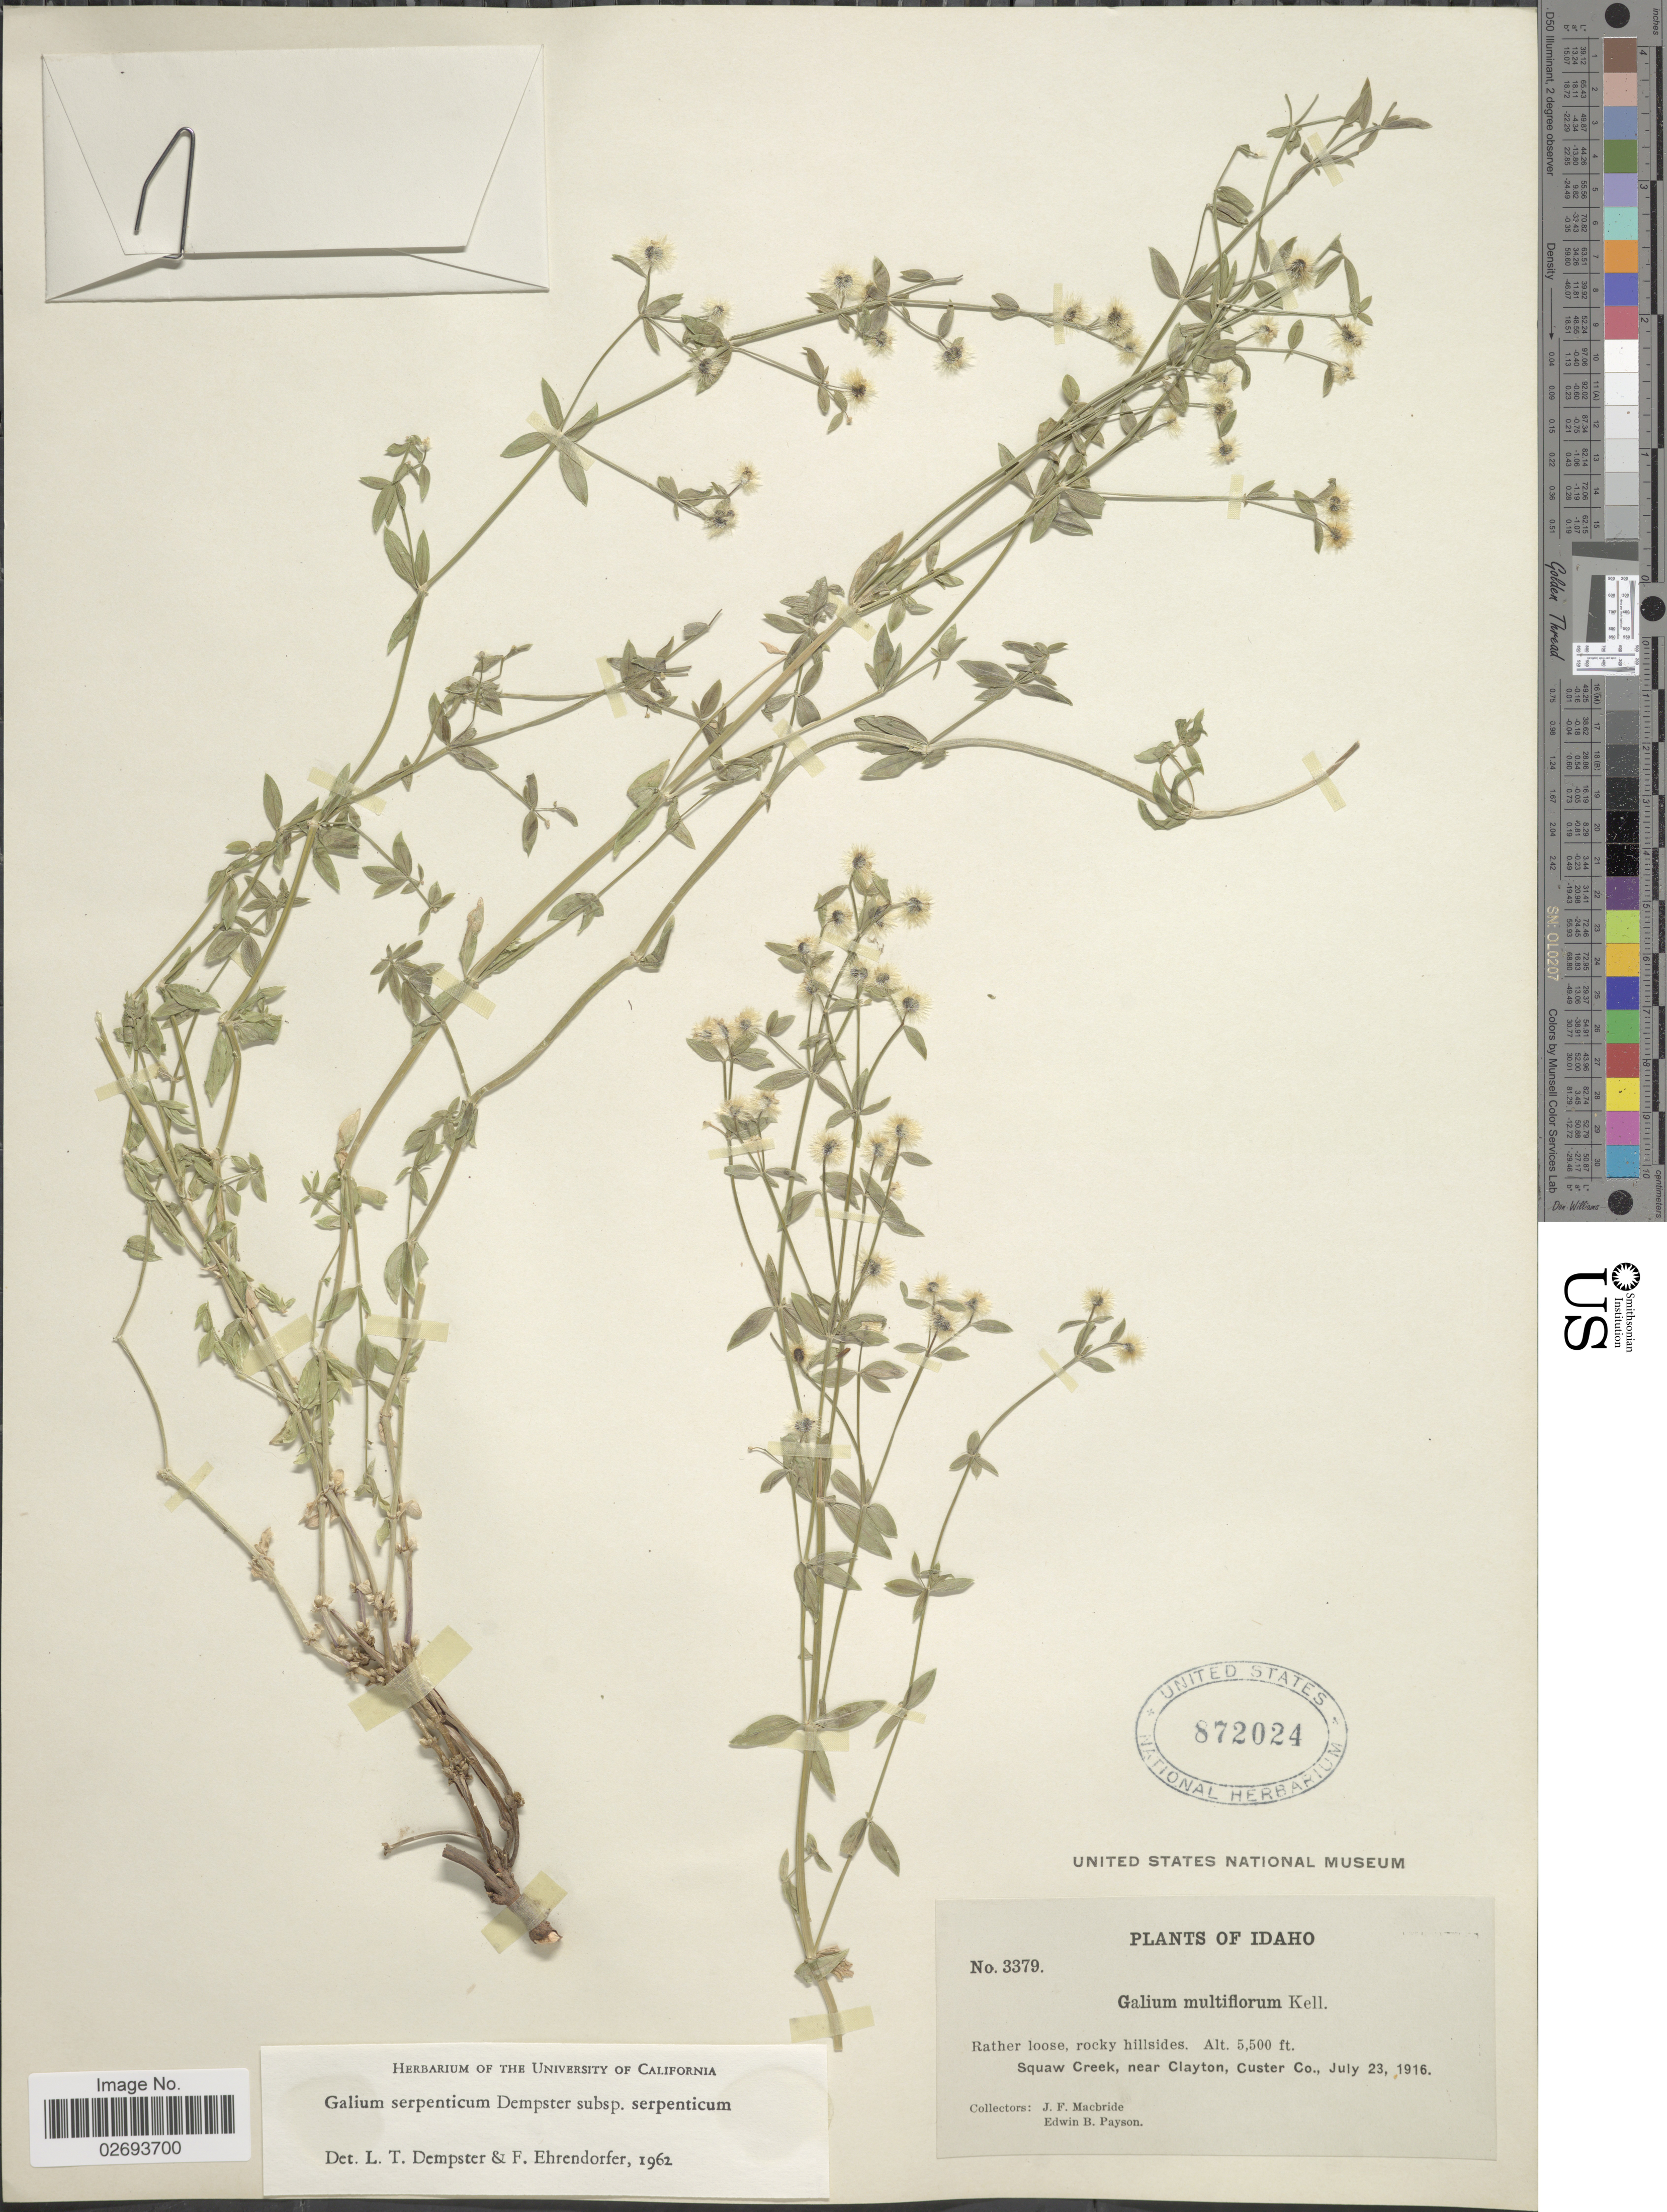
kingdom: Plantae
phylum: Tracheophyta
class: Magnoliopsida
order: Gentianales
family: Rubiaceae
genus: Galium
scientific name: Galium serpenticum subsp. serpenticum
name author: Dempster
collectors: J. F. Macbride & E. B. Payson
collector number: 3379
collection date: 1916-07-23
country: United States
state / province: Idaho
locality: Squaw Creek, near Clayton, Custer Co.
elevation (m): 1676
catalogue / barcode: US 872024